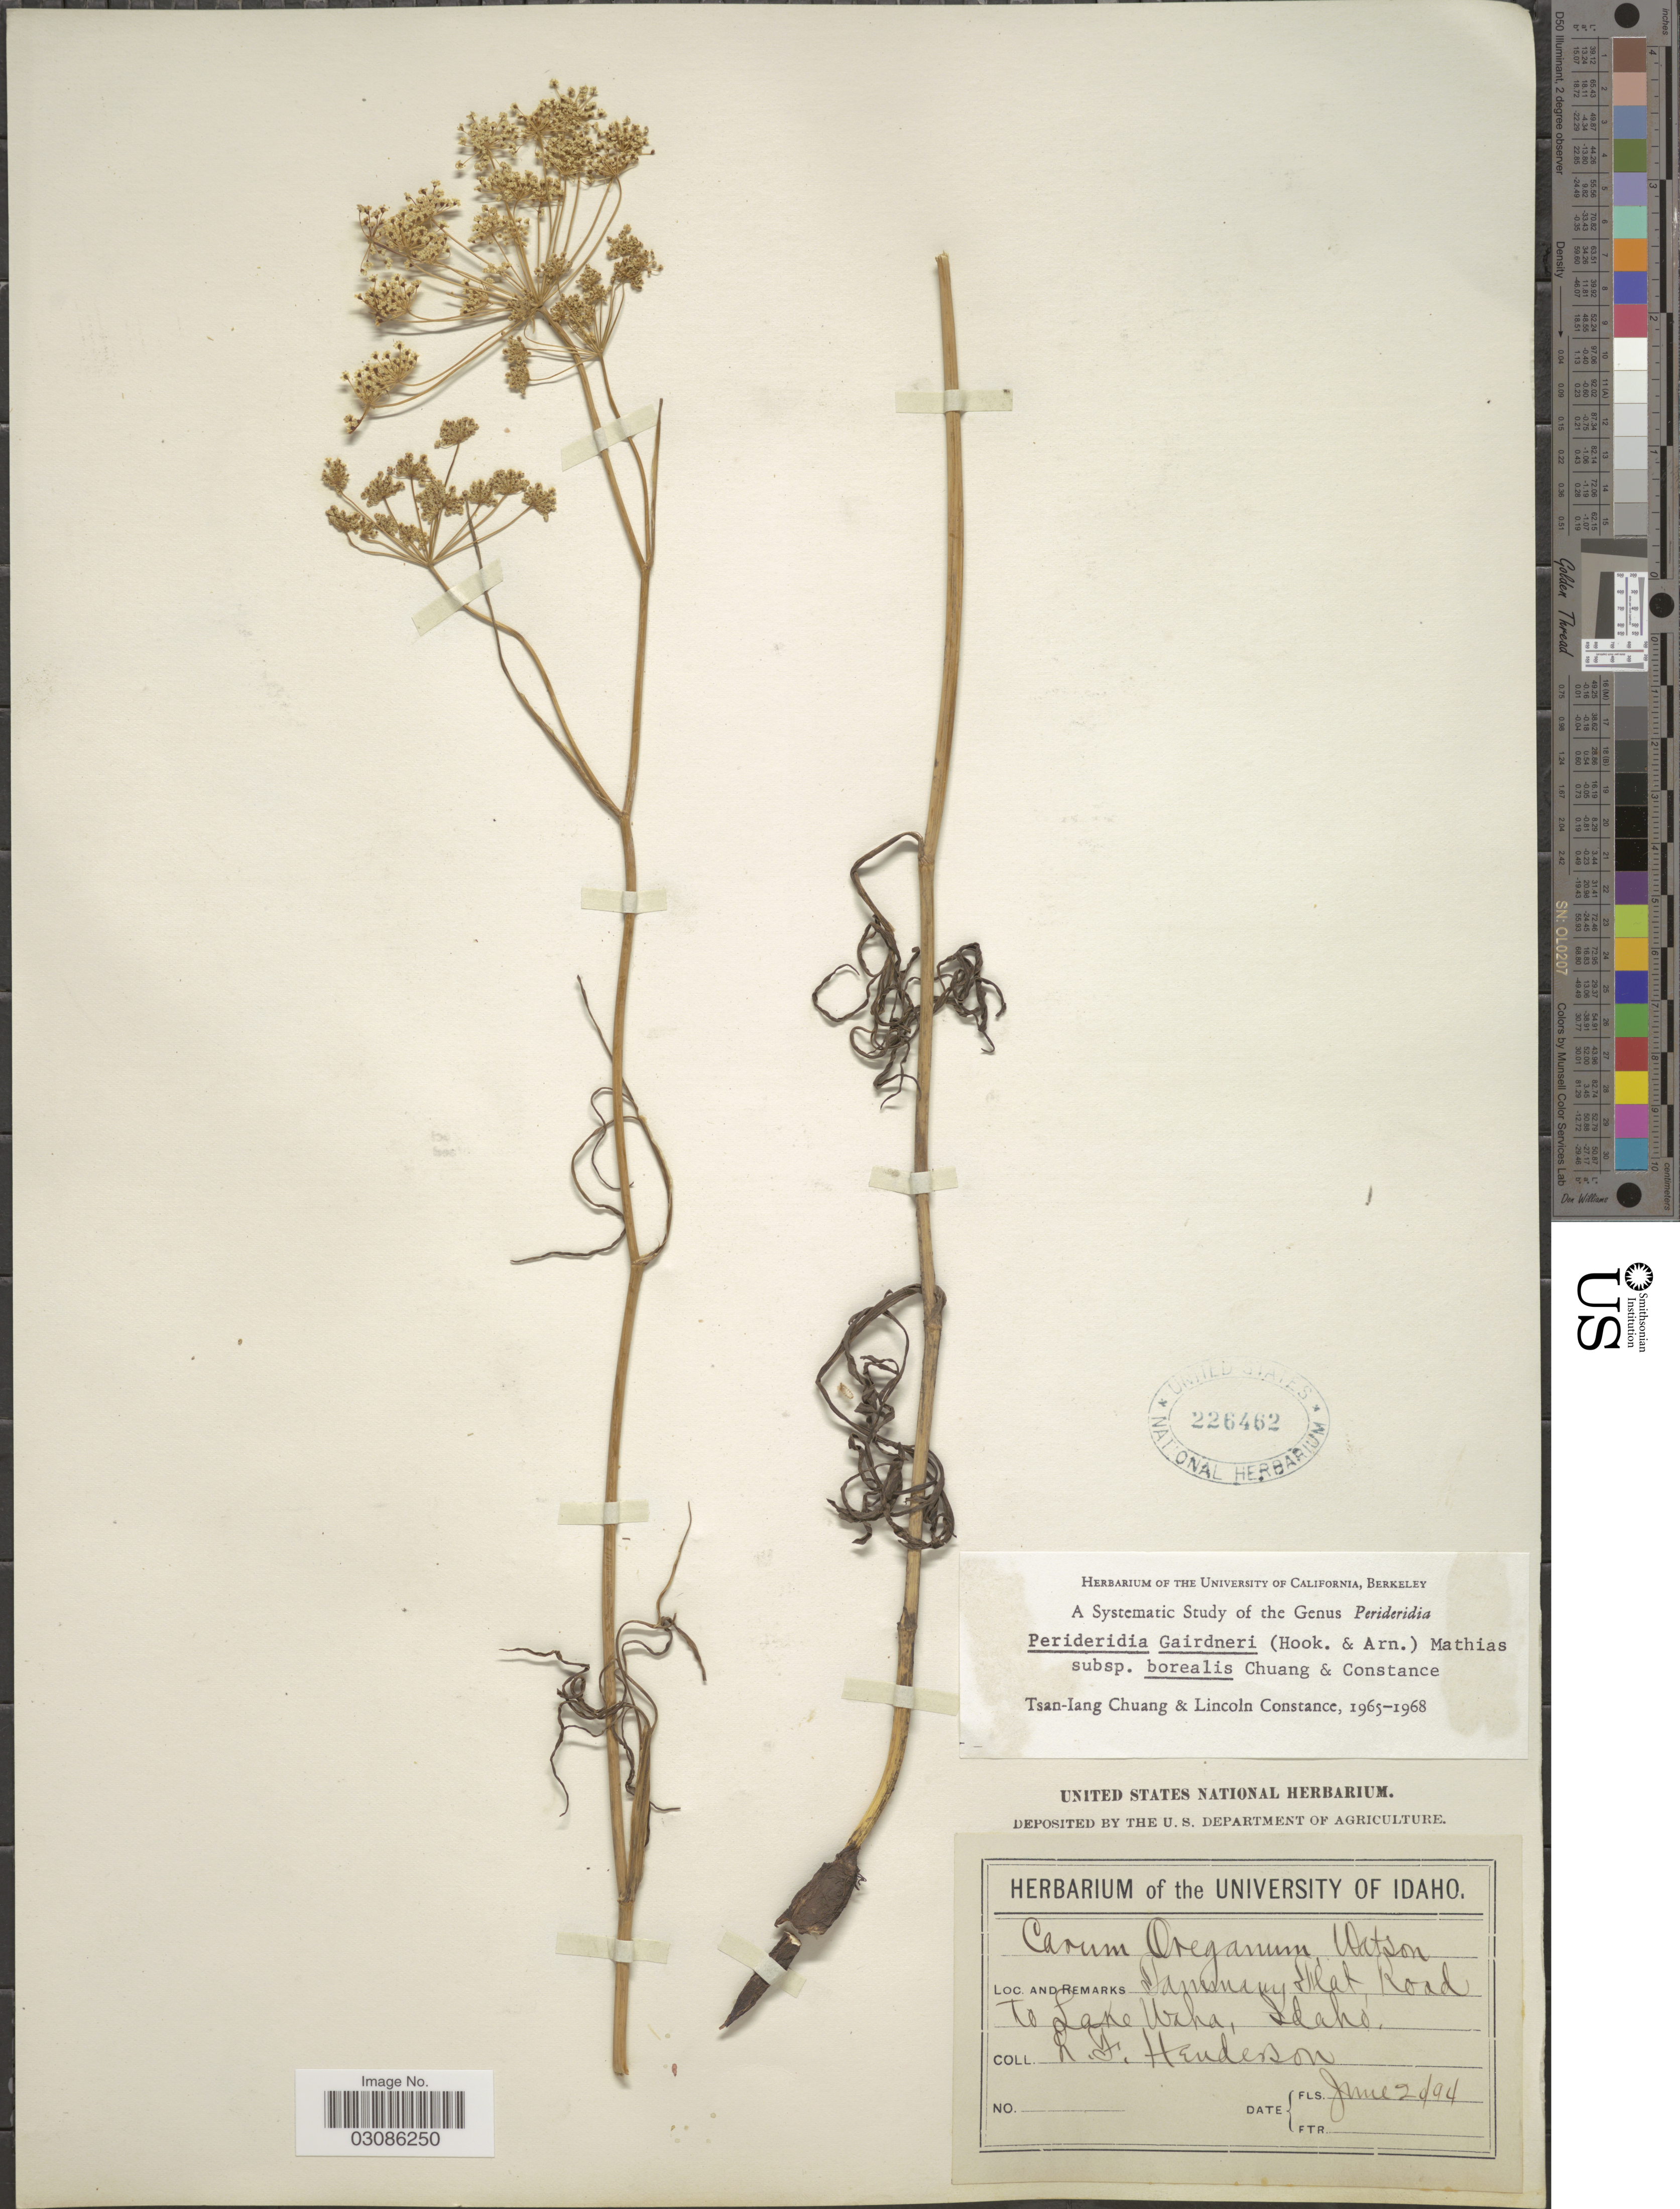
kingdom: Plantae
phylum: Tracheophyta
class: Magnoliopsida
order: Apiales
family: Apiaceae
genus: Perideridia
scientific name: Perideridia gairdneri subsp. borealis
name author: T.I. Chuang & Constance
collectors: L. Henderson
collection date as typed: Transcribed d/m/y: 20/6/94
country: United States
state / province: Idaho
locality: Tammany Flat Road to Lake Waha.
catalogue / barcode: US 226462